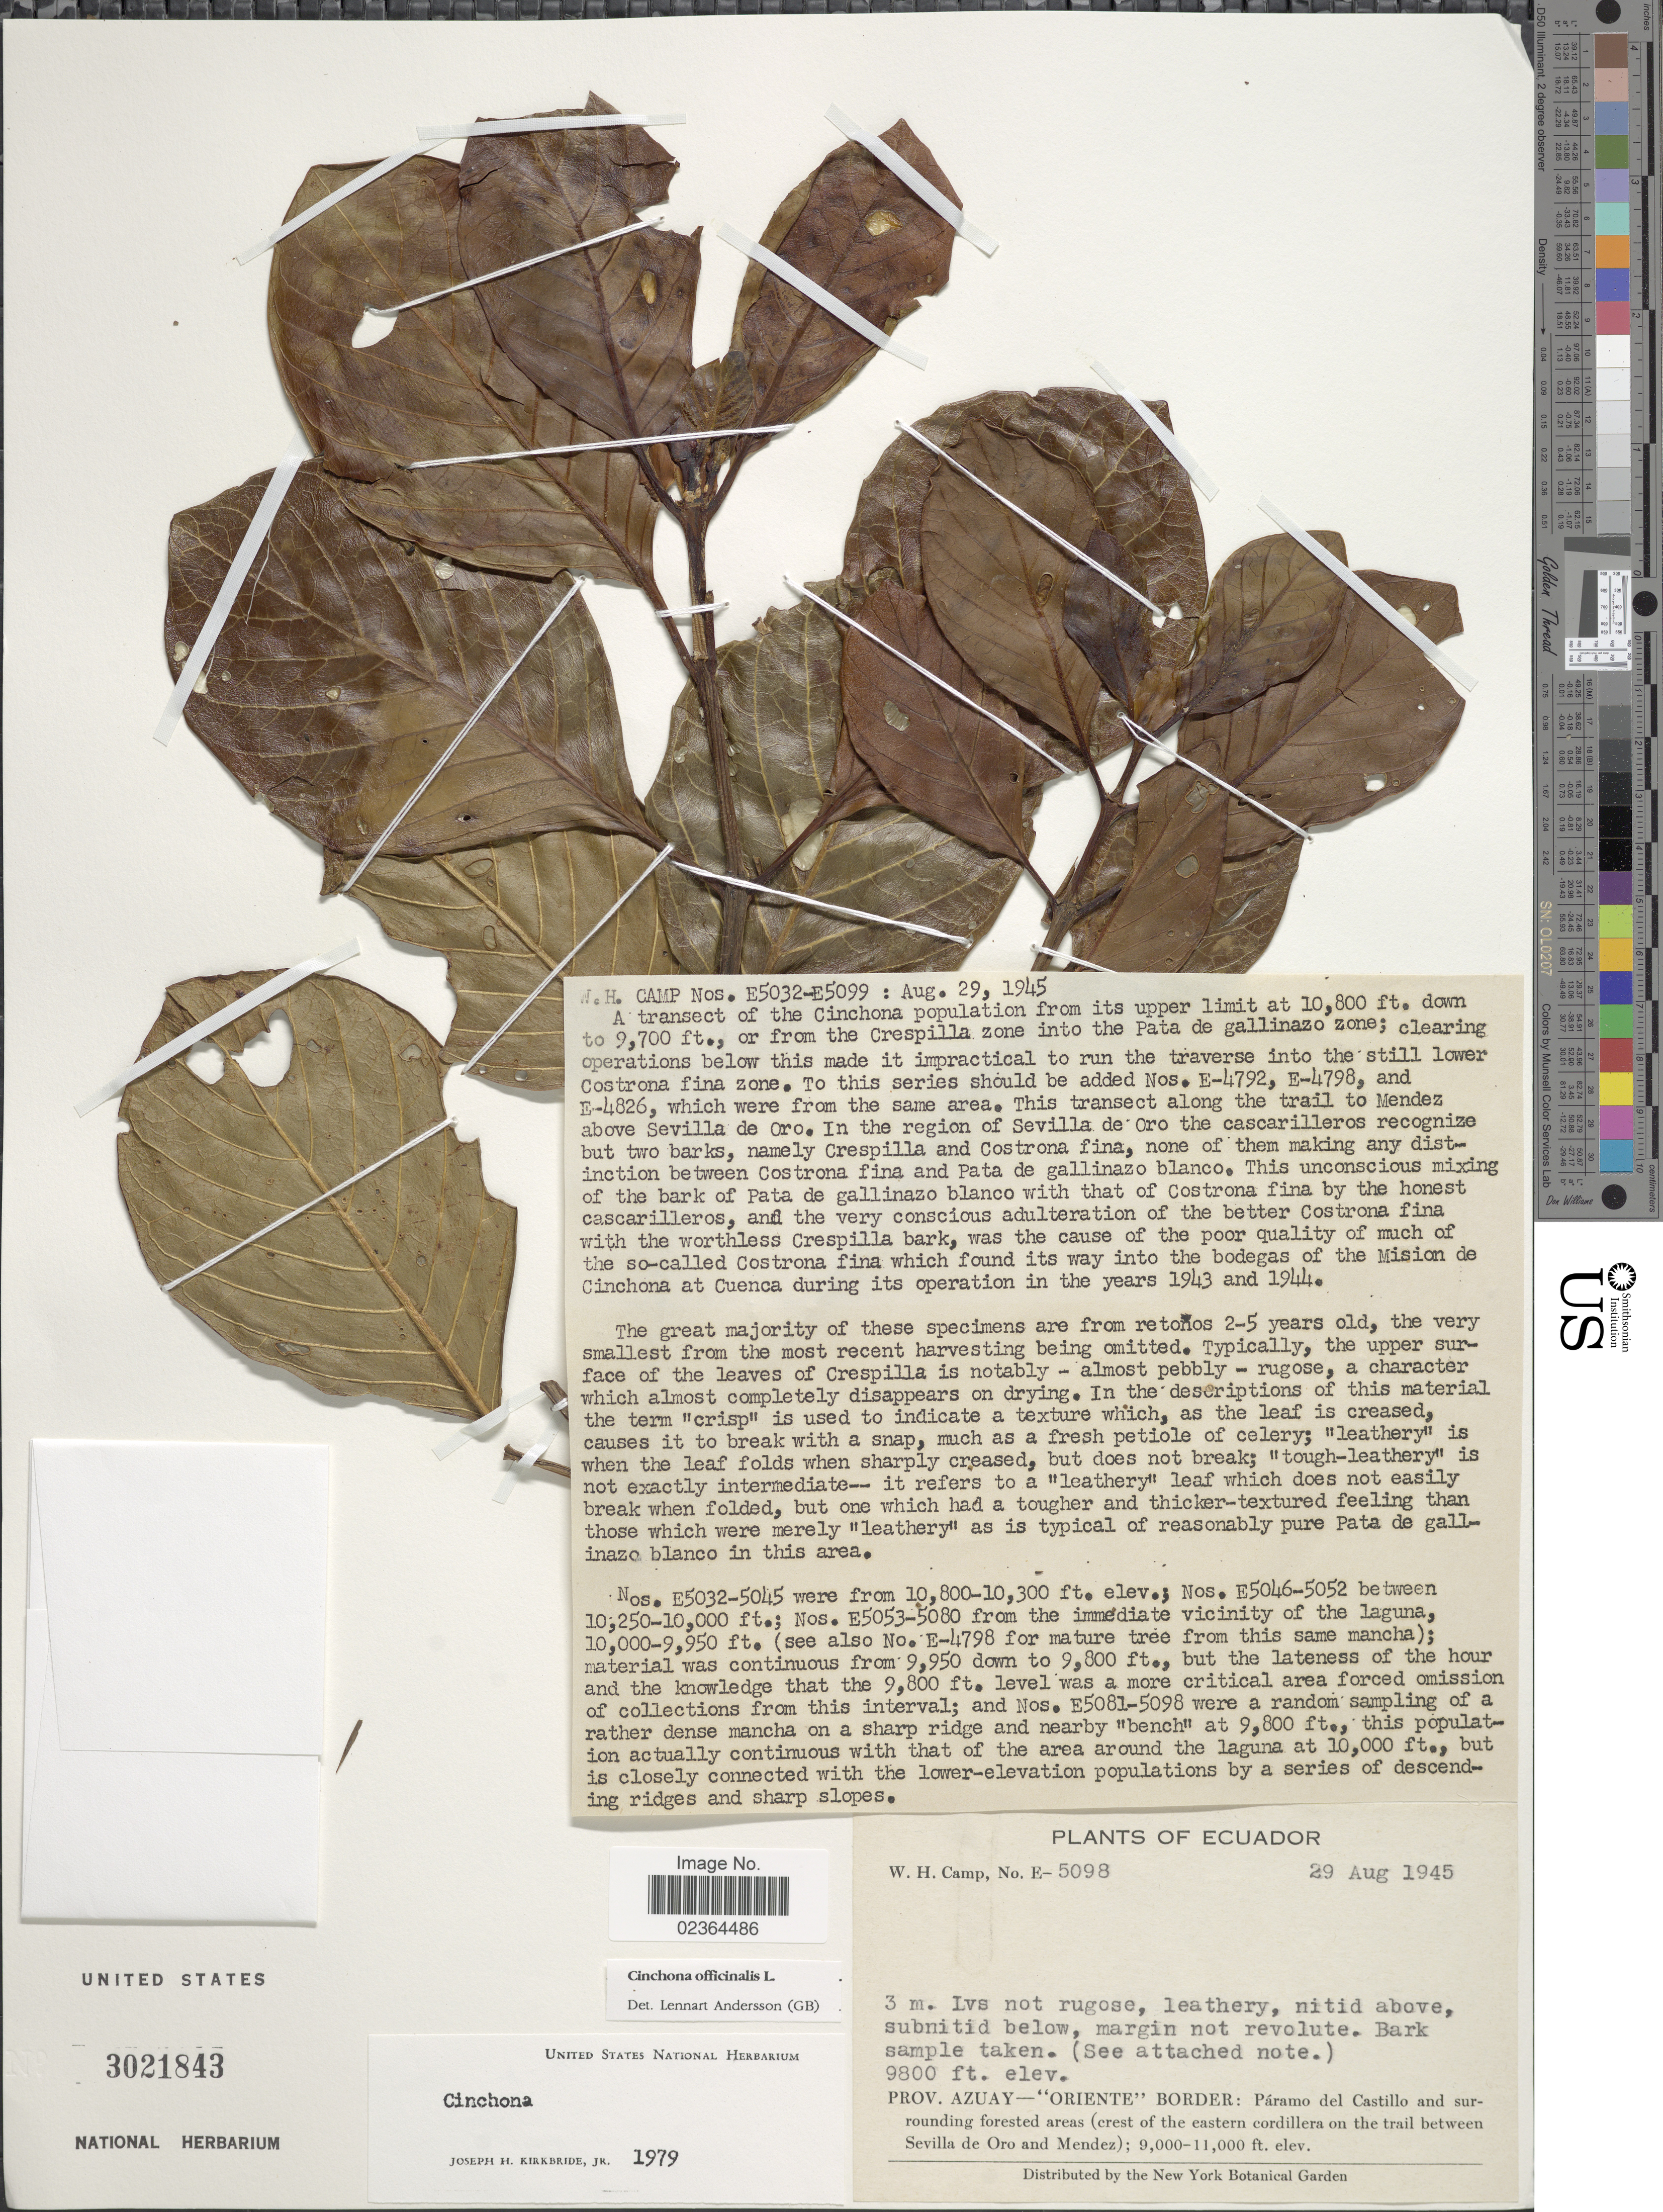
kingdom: Plantae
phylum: Tracheophyta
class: Magnoliopsida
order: Gentianales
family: Rubiaceae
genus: Cinchona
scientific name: Cinchona officinalis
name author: L.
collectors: W. H. Camp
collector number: E-5098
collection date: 1945-08-29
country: Ecuador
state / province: Azuay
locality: Prov. Azuay Oriente Border: Paramo del Castillo and surrounding forested areas (Crest of the eastern cordillera on the trail between Sevilla de Oro and Mendez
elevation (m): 2987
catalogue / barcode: US 3021843